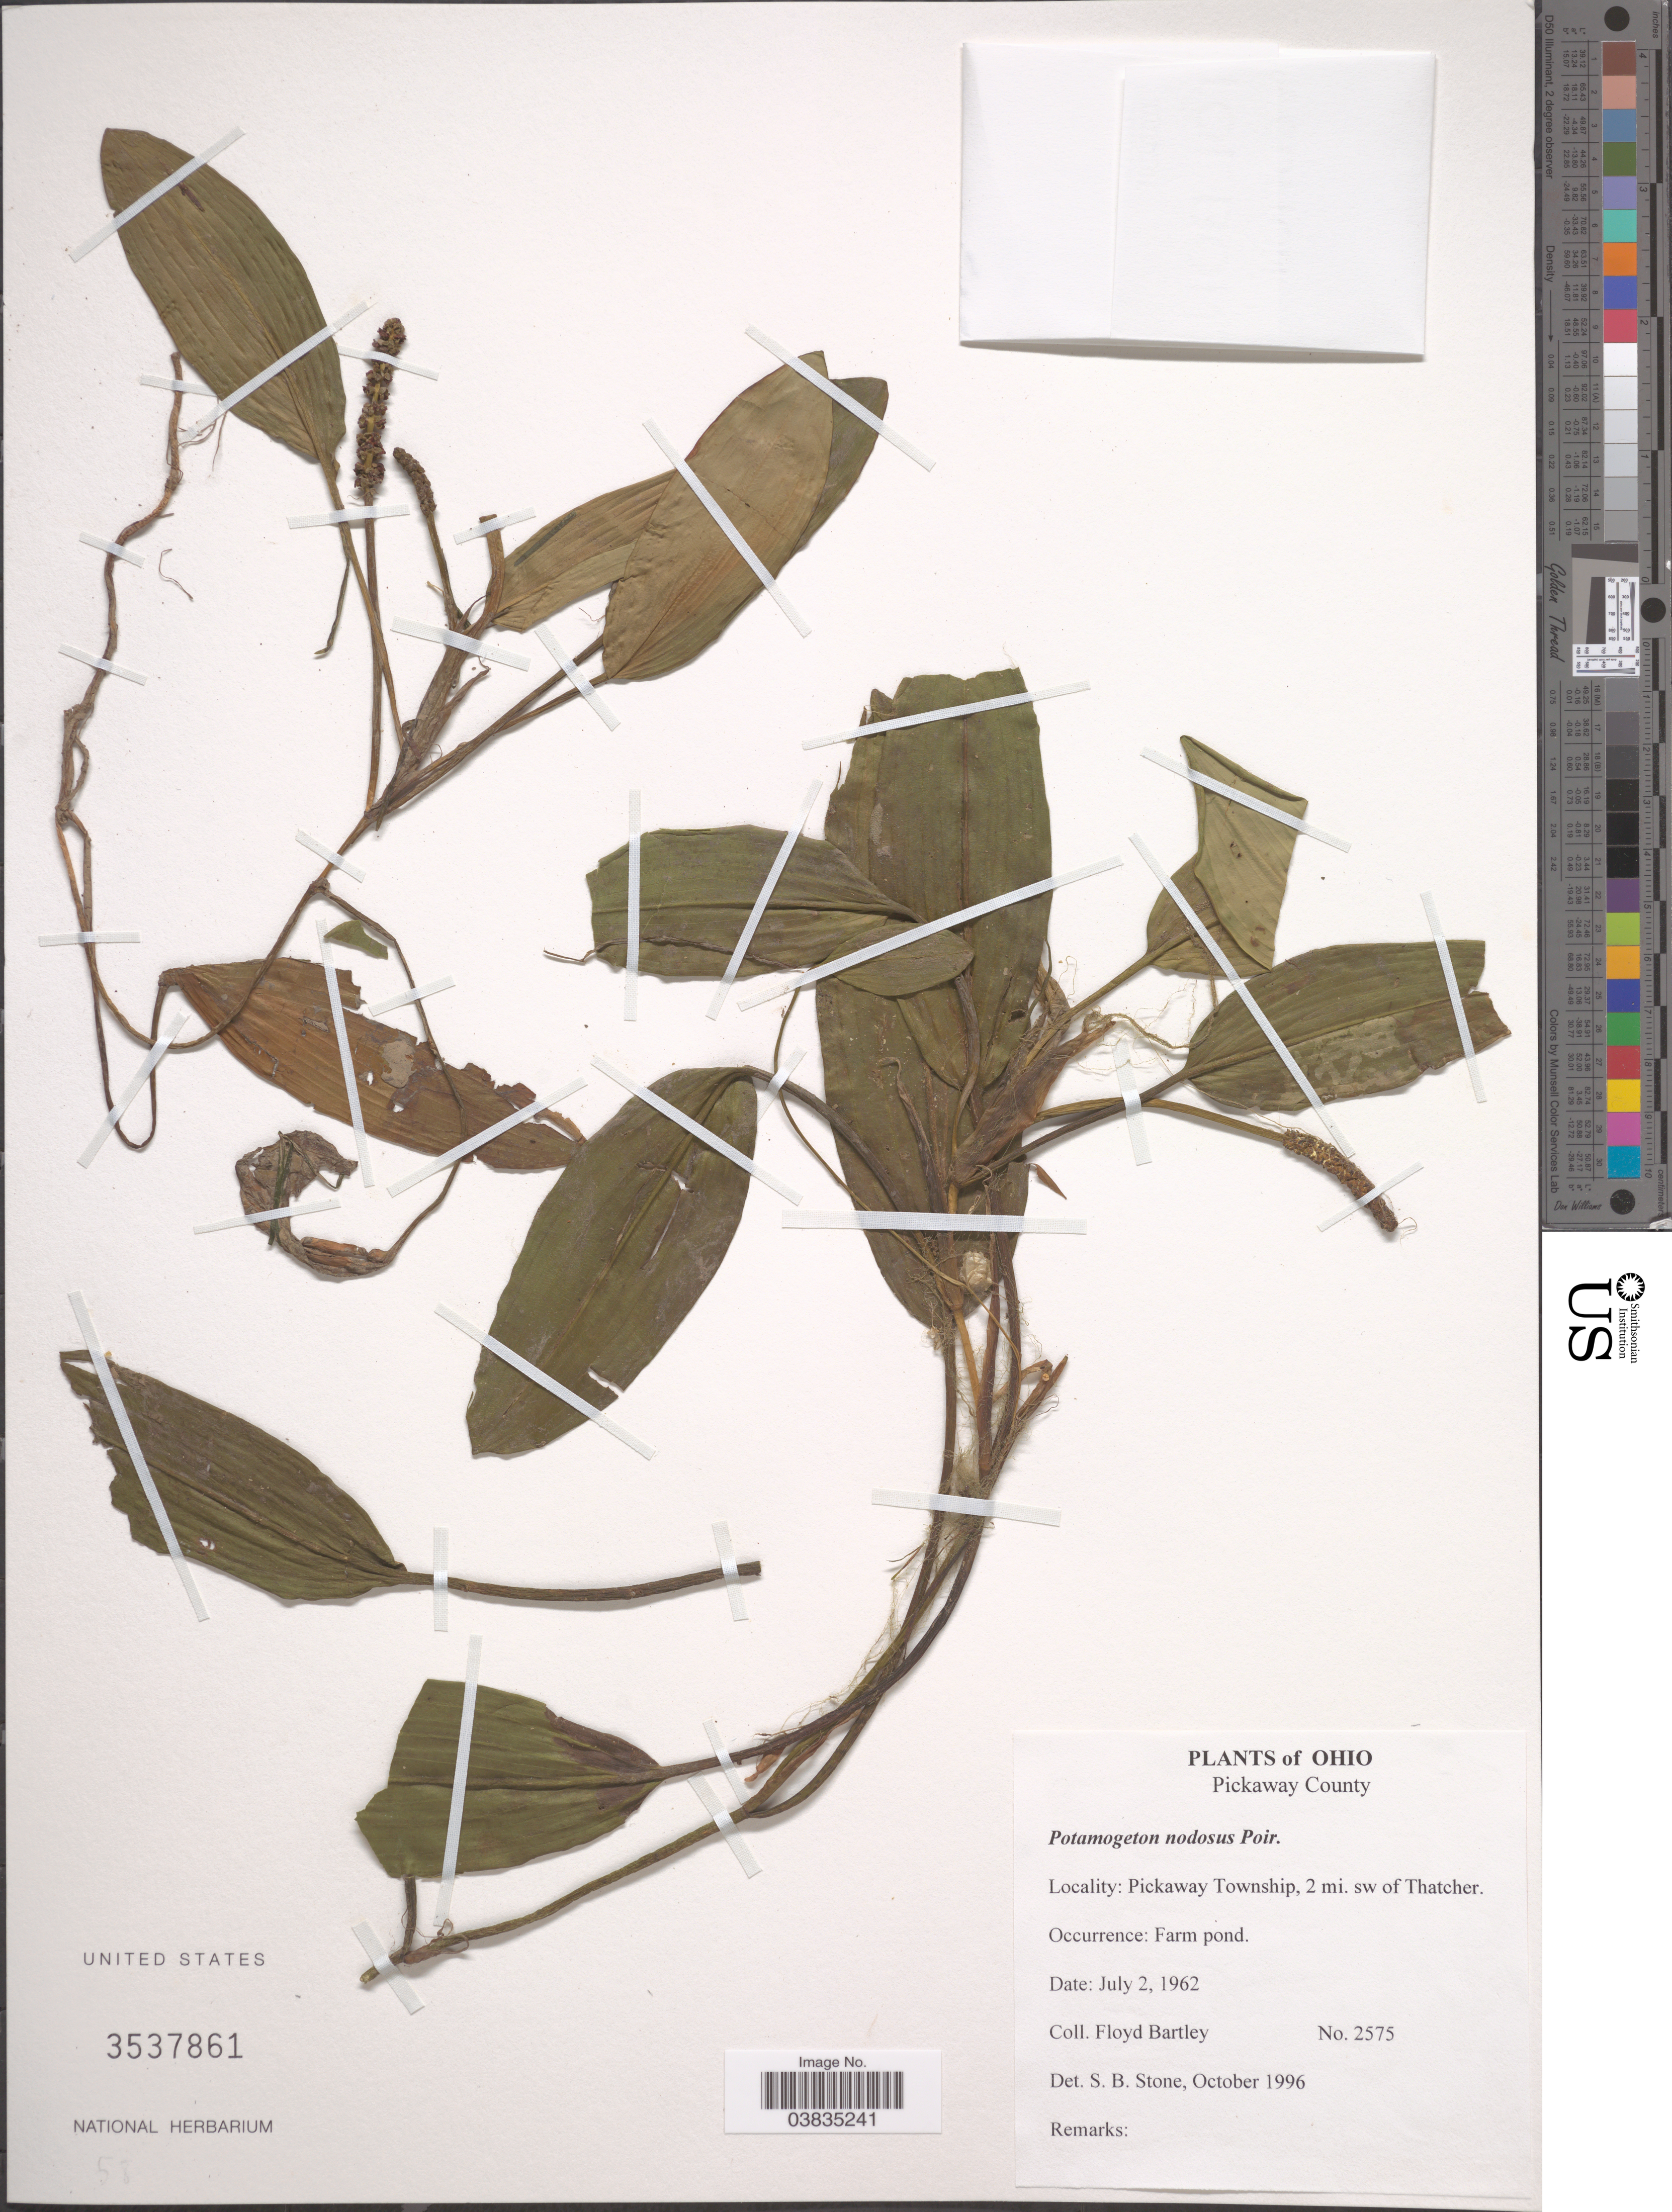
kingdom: Plantae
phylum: Tracheophyta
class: Liliopsida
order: Alismatales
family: Potamogetonaceae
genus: Potamogeton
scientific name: Potamogeton nodosus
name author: Poir.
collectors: F. Bartley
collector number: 2575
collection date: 1962-07-02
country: United States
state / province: Ohio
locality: Pickaway County. Pickaway Township, 2 mi. sw of Thatcher.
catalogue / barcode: US 3537861